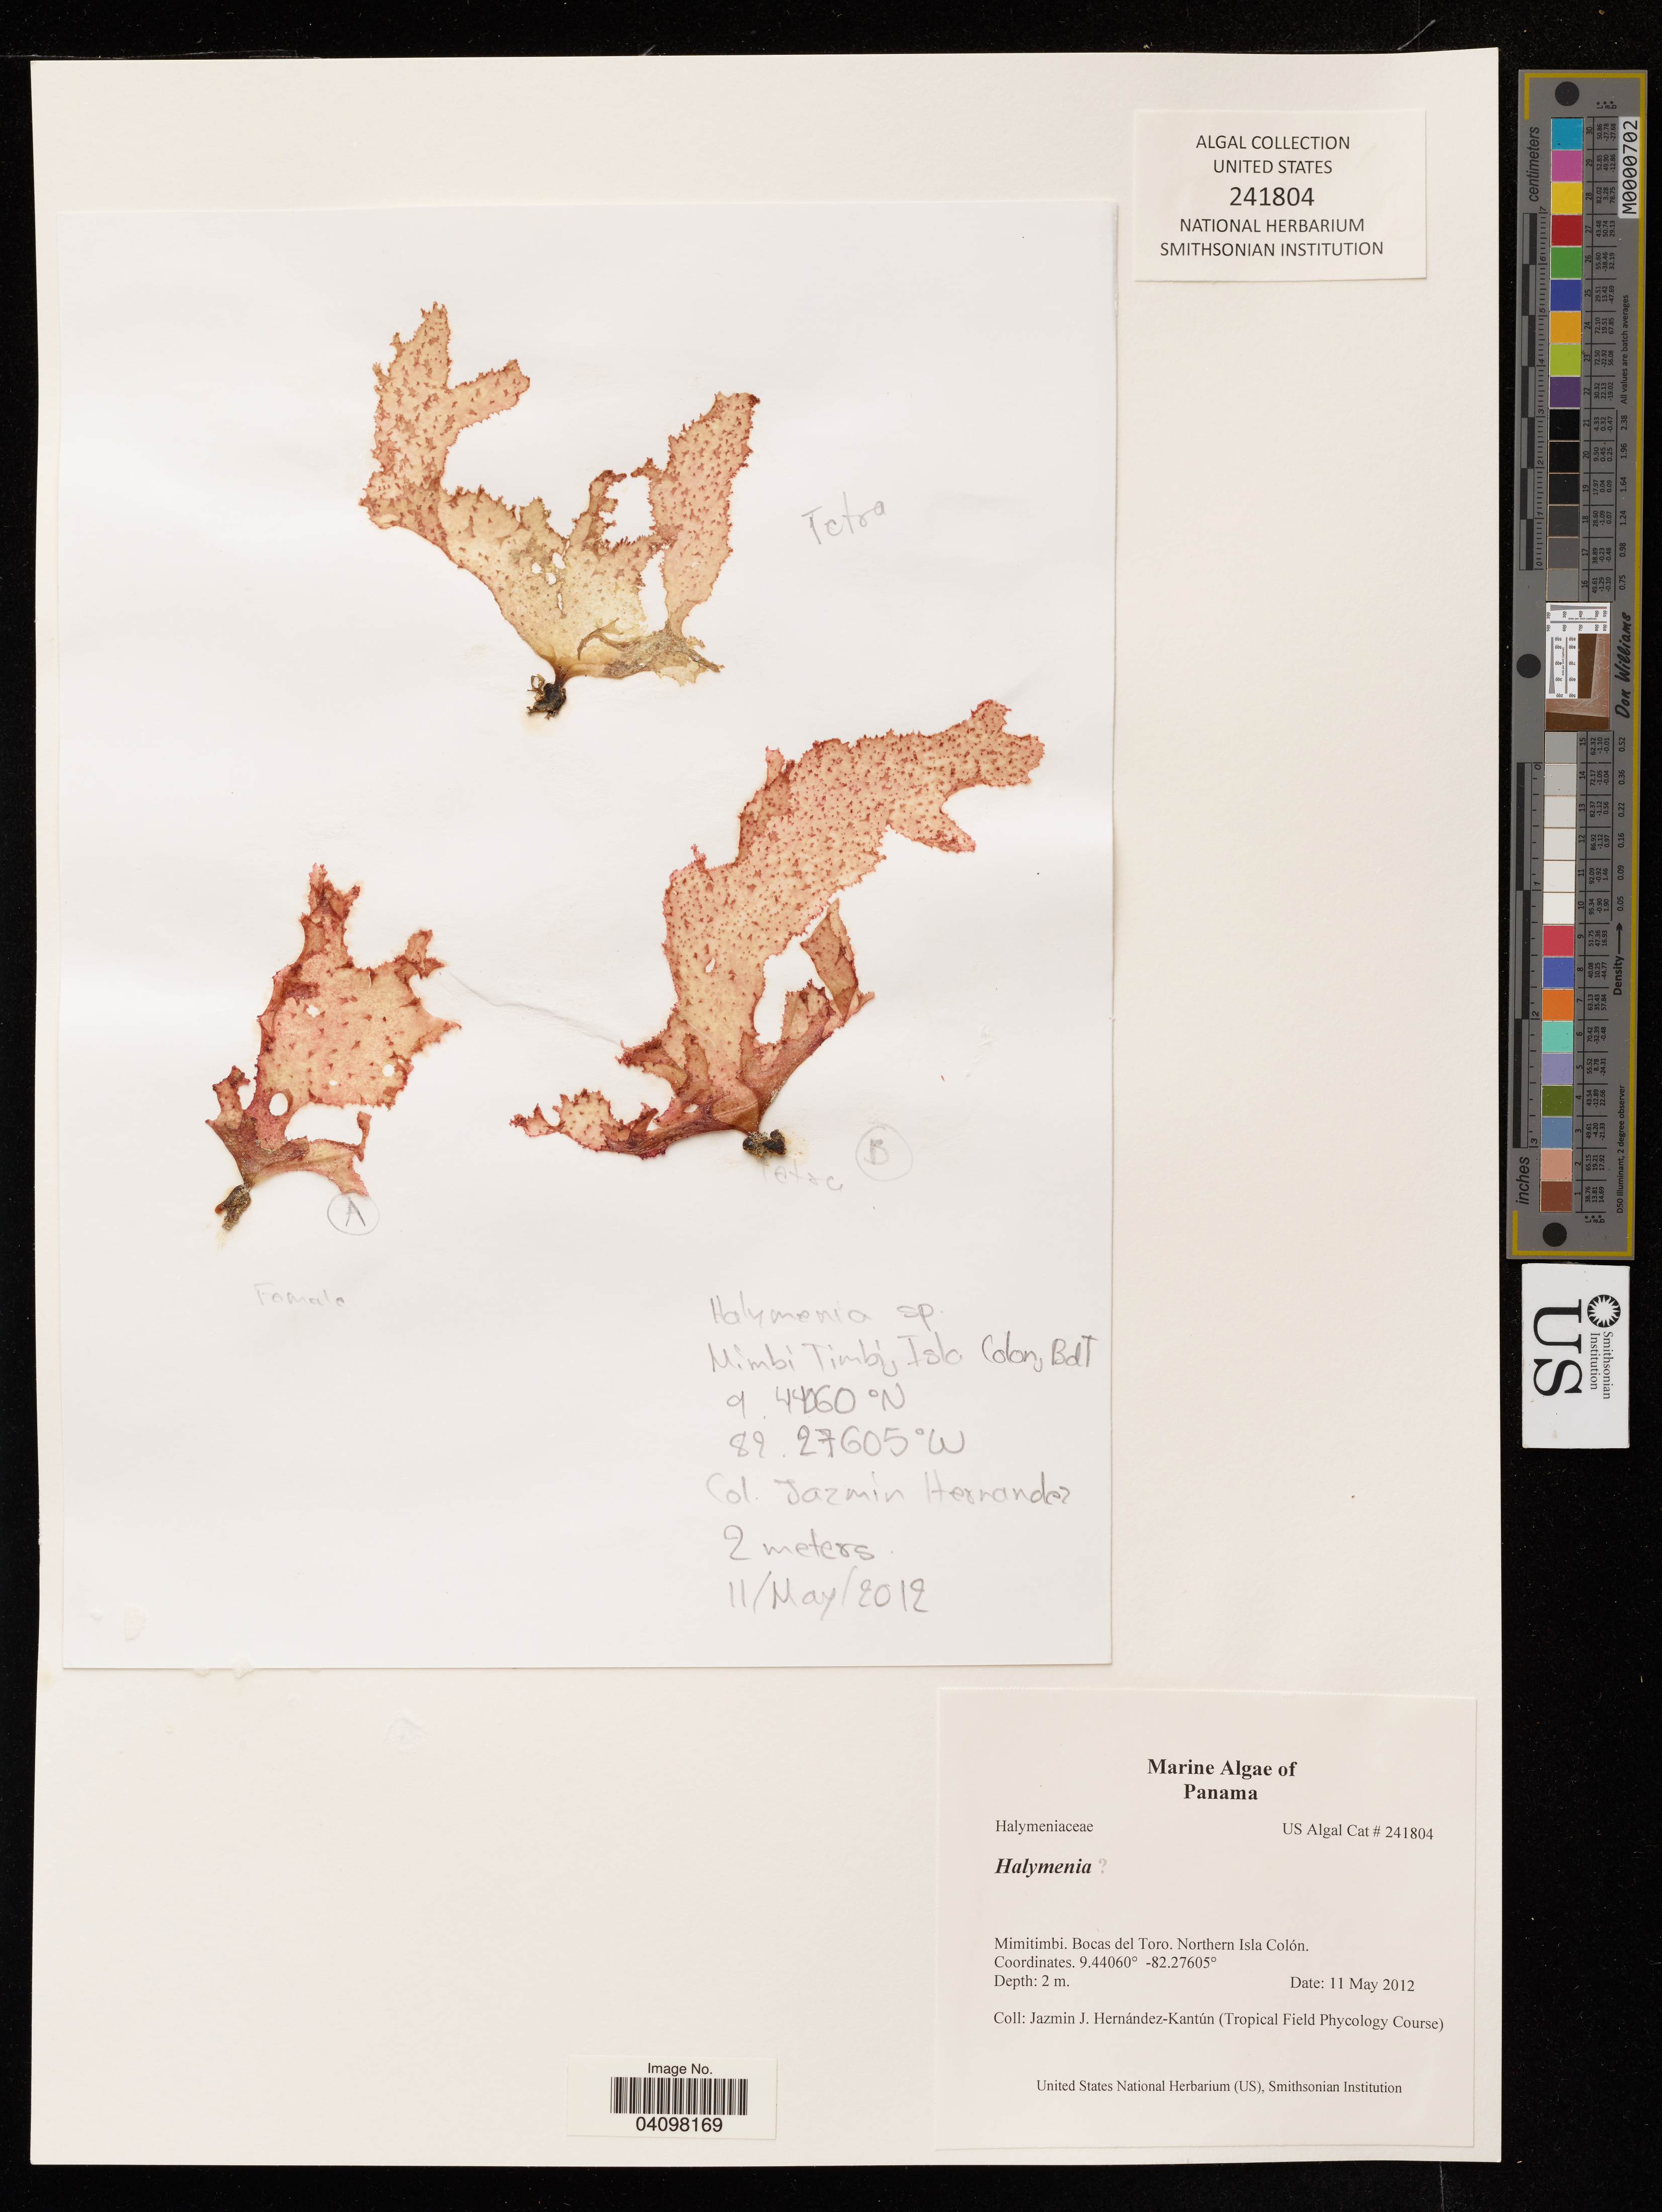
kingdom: Plantae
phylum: Rhodophyta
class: Florideophyceae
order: Halymeniales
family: Halymeniaceae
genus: Halymenia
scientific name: Halymenia sp.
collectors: J. J. Hernández-Kantún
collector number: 241804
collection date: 2012-05-11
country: Panama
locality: Mimitimbi, Bocas del Toro, Northern Isla Colón.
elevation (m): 2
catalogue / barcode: US 241804